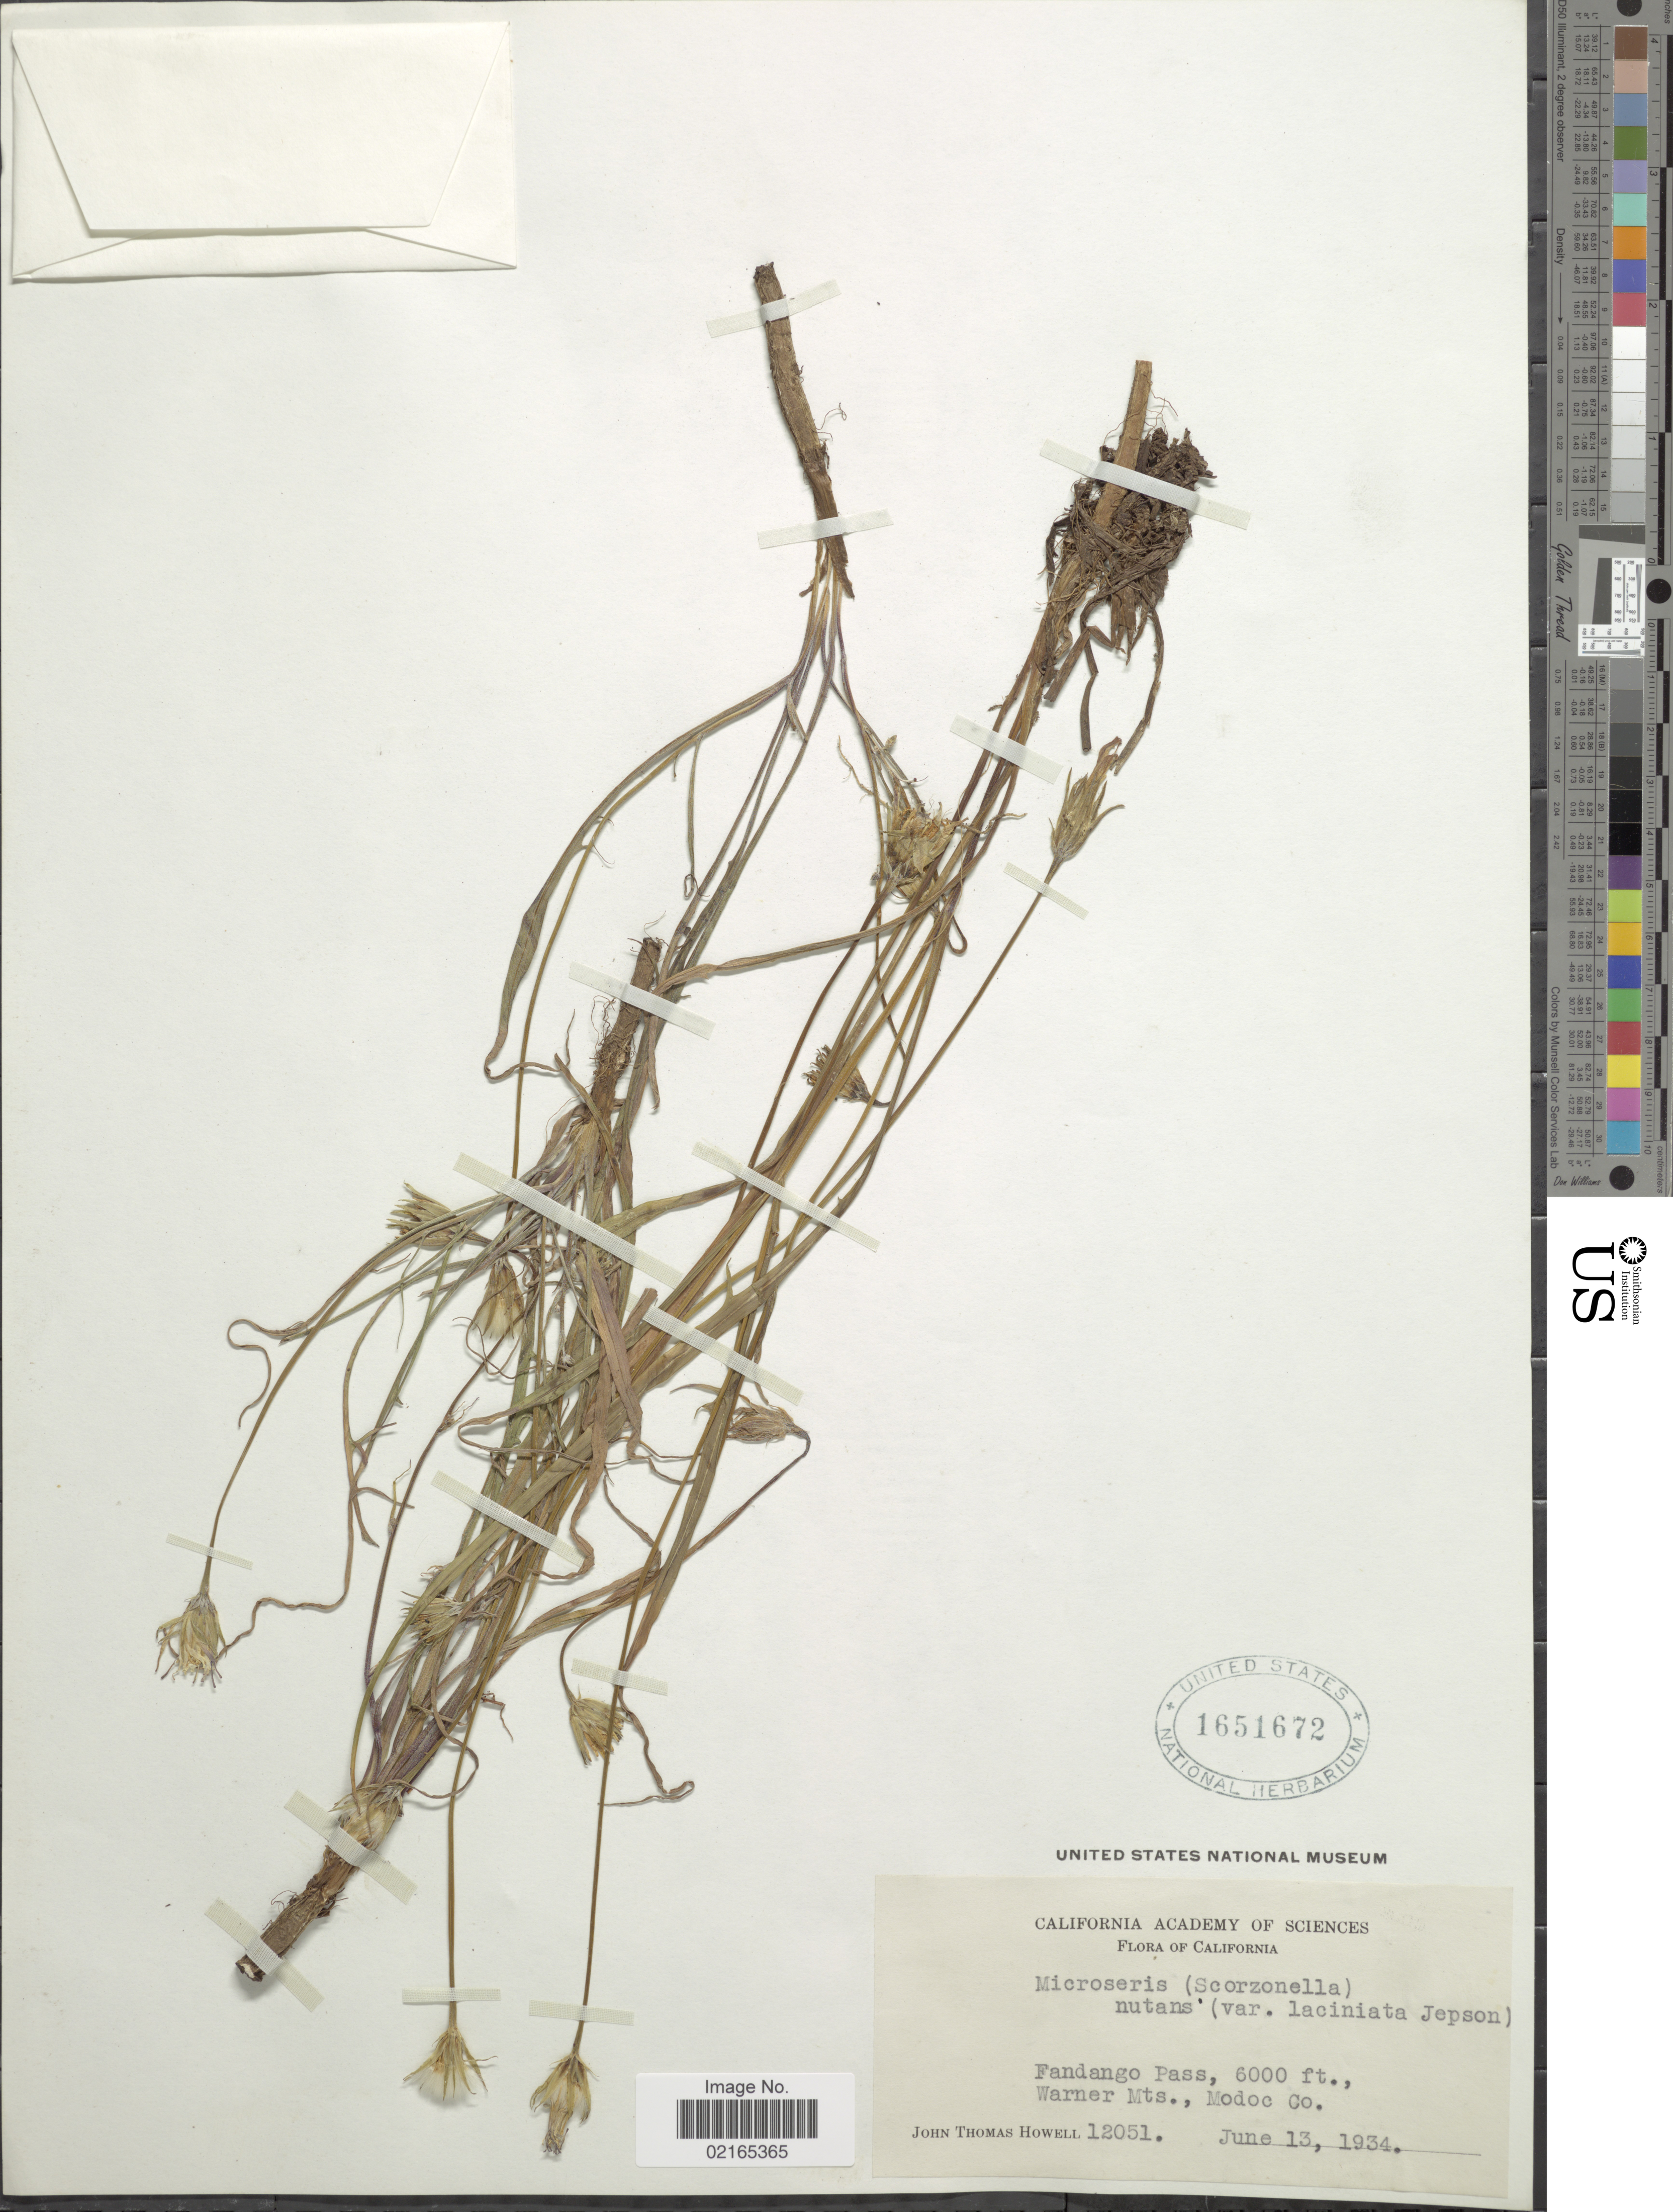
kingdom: Plantae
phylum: Tracheophyta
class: Magnoliopsida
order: Asterales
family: Asteraceae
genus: Microseris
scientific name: Microseris nutans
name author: (Hook.) Sch. Bip.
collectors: J. T. Howell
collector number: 12051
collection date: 1934-06-13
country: United States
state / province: California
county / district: Modoc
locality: Fandango Pass, Warner Mts., Modoc Co.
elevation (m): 1829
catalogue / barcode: US 1651672